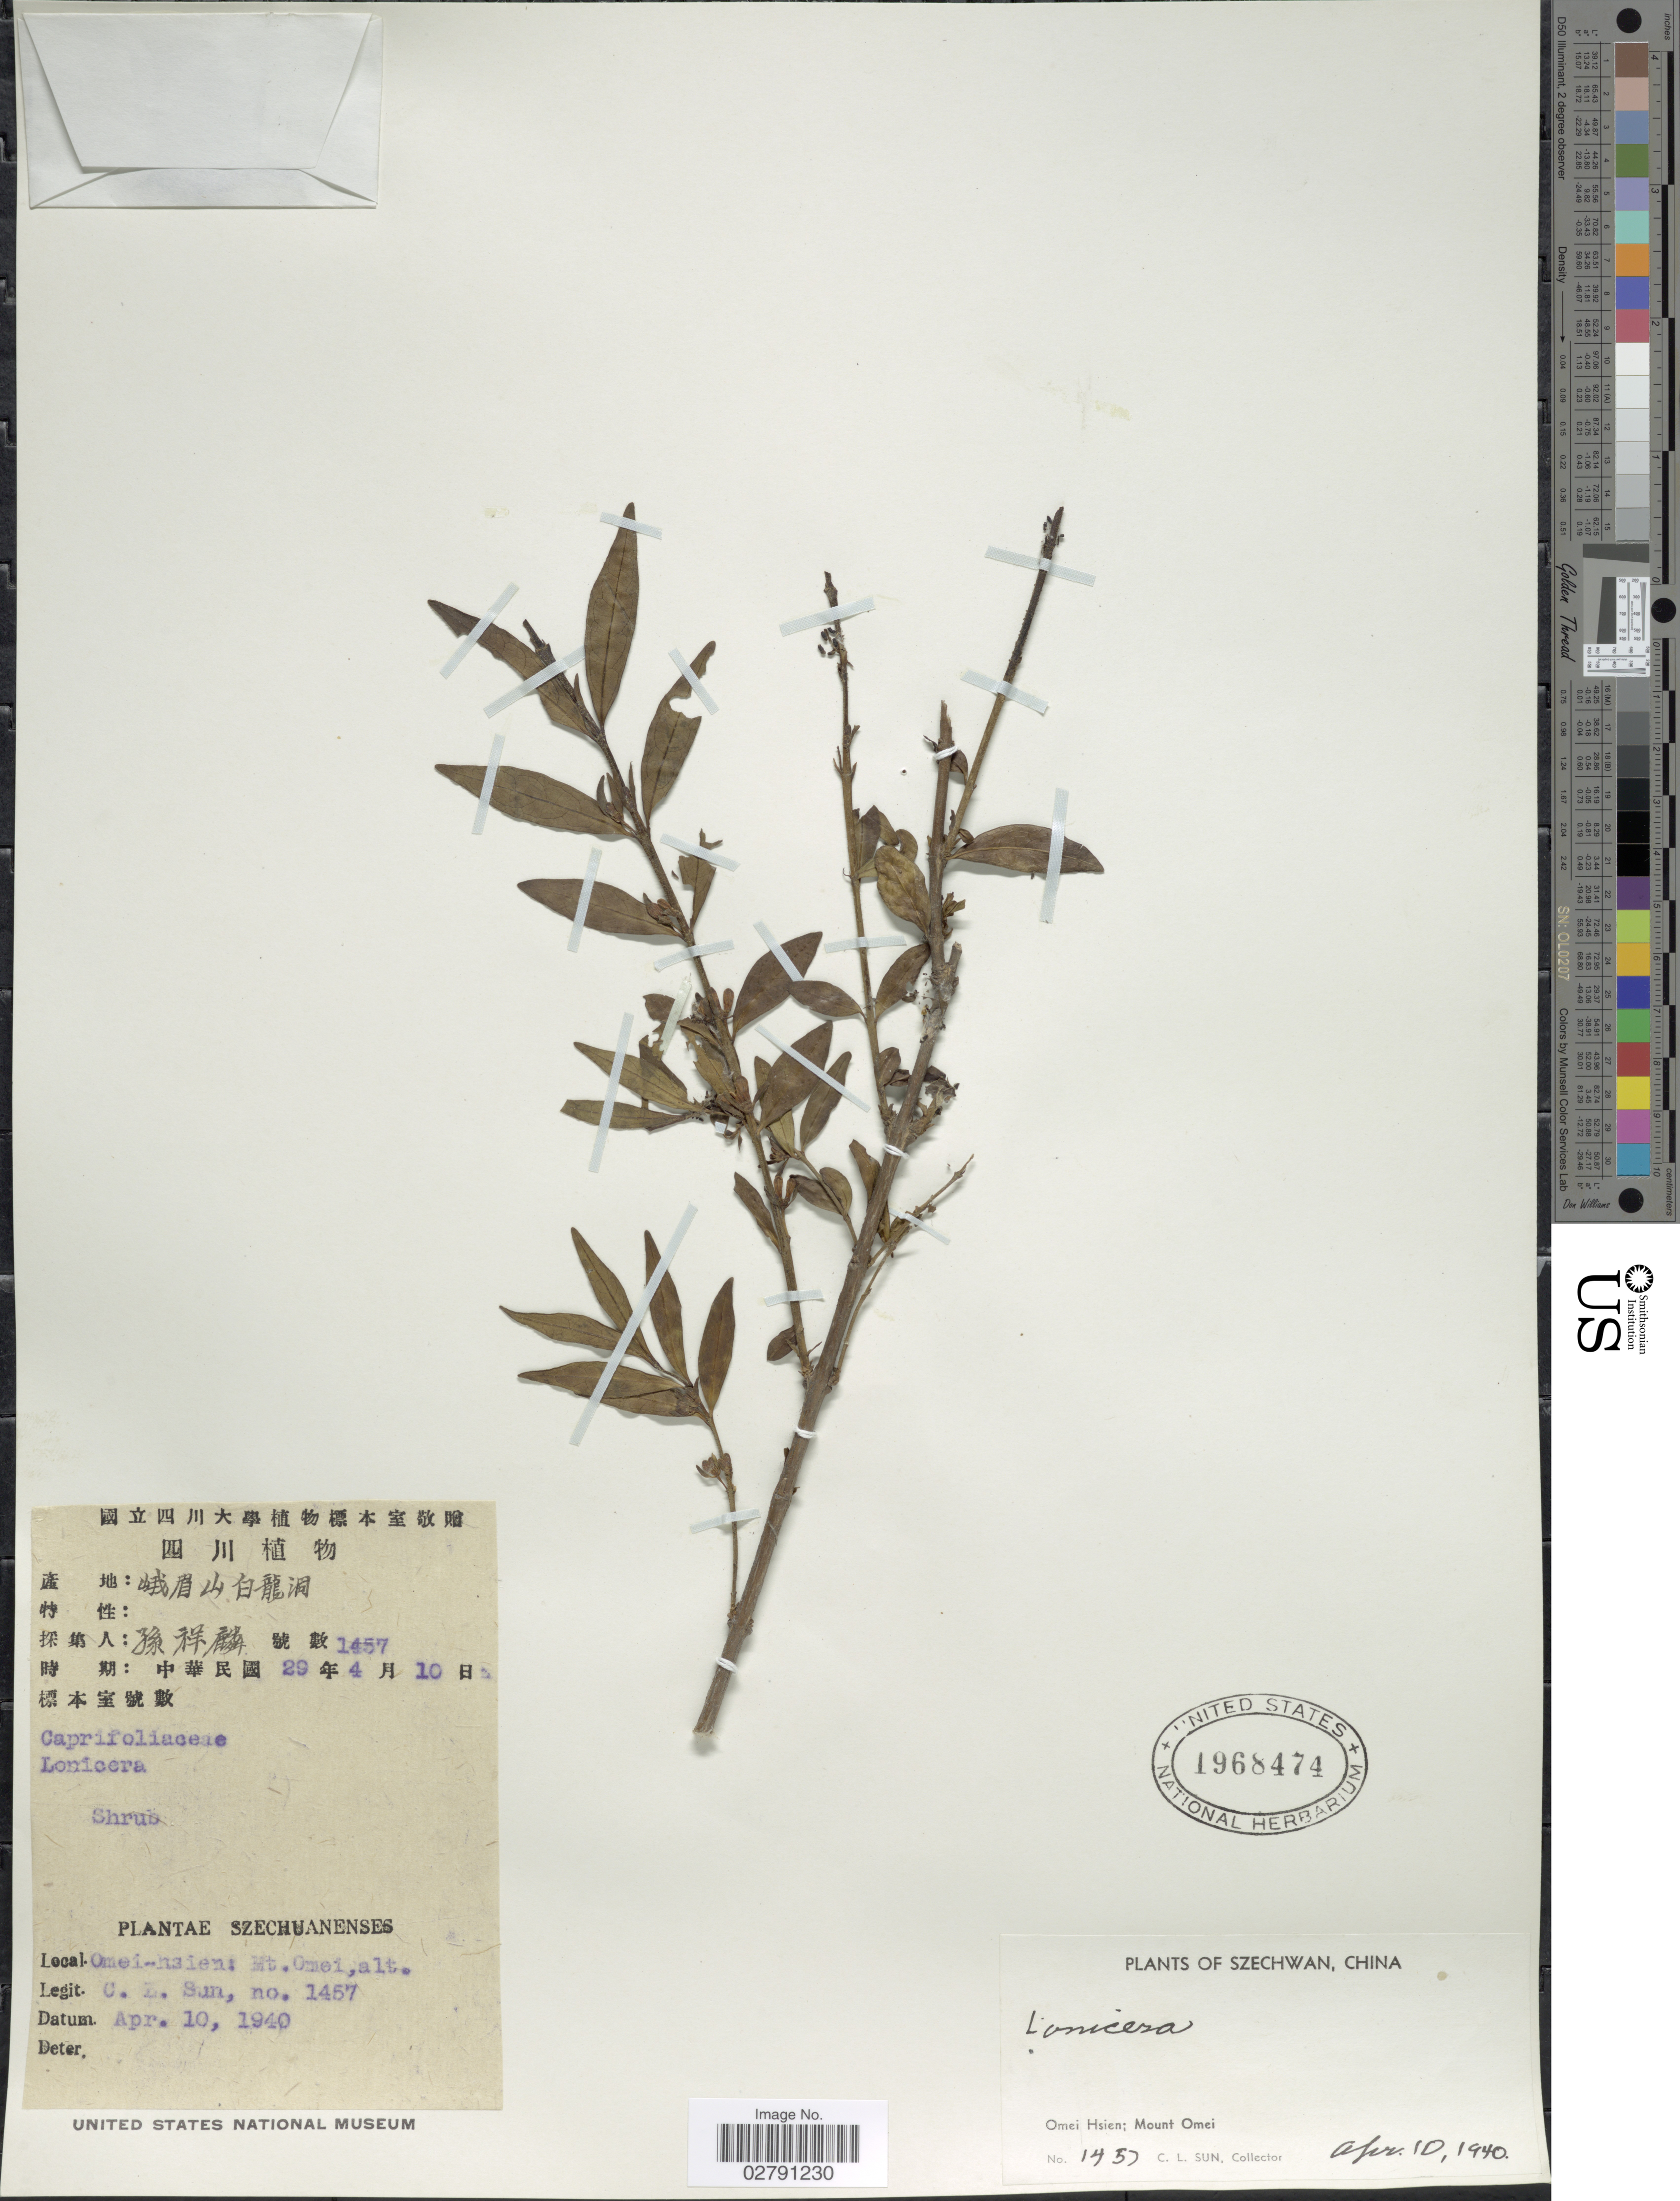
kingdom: Plantae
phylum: Tracheophyta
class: Magnoliopsida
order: Dipsacales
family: Caprifoliaceae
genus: Lonicera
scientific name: Lonicera sp.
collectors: C. Sun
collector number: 1457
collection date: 1940-04-10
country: China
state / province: Sichuan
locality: Szechwan. Omei Hsien; Mount Omei.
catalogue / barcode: US 1968474